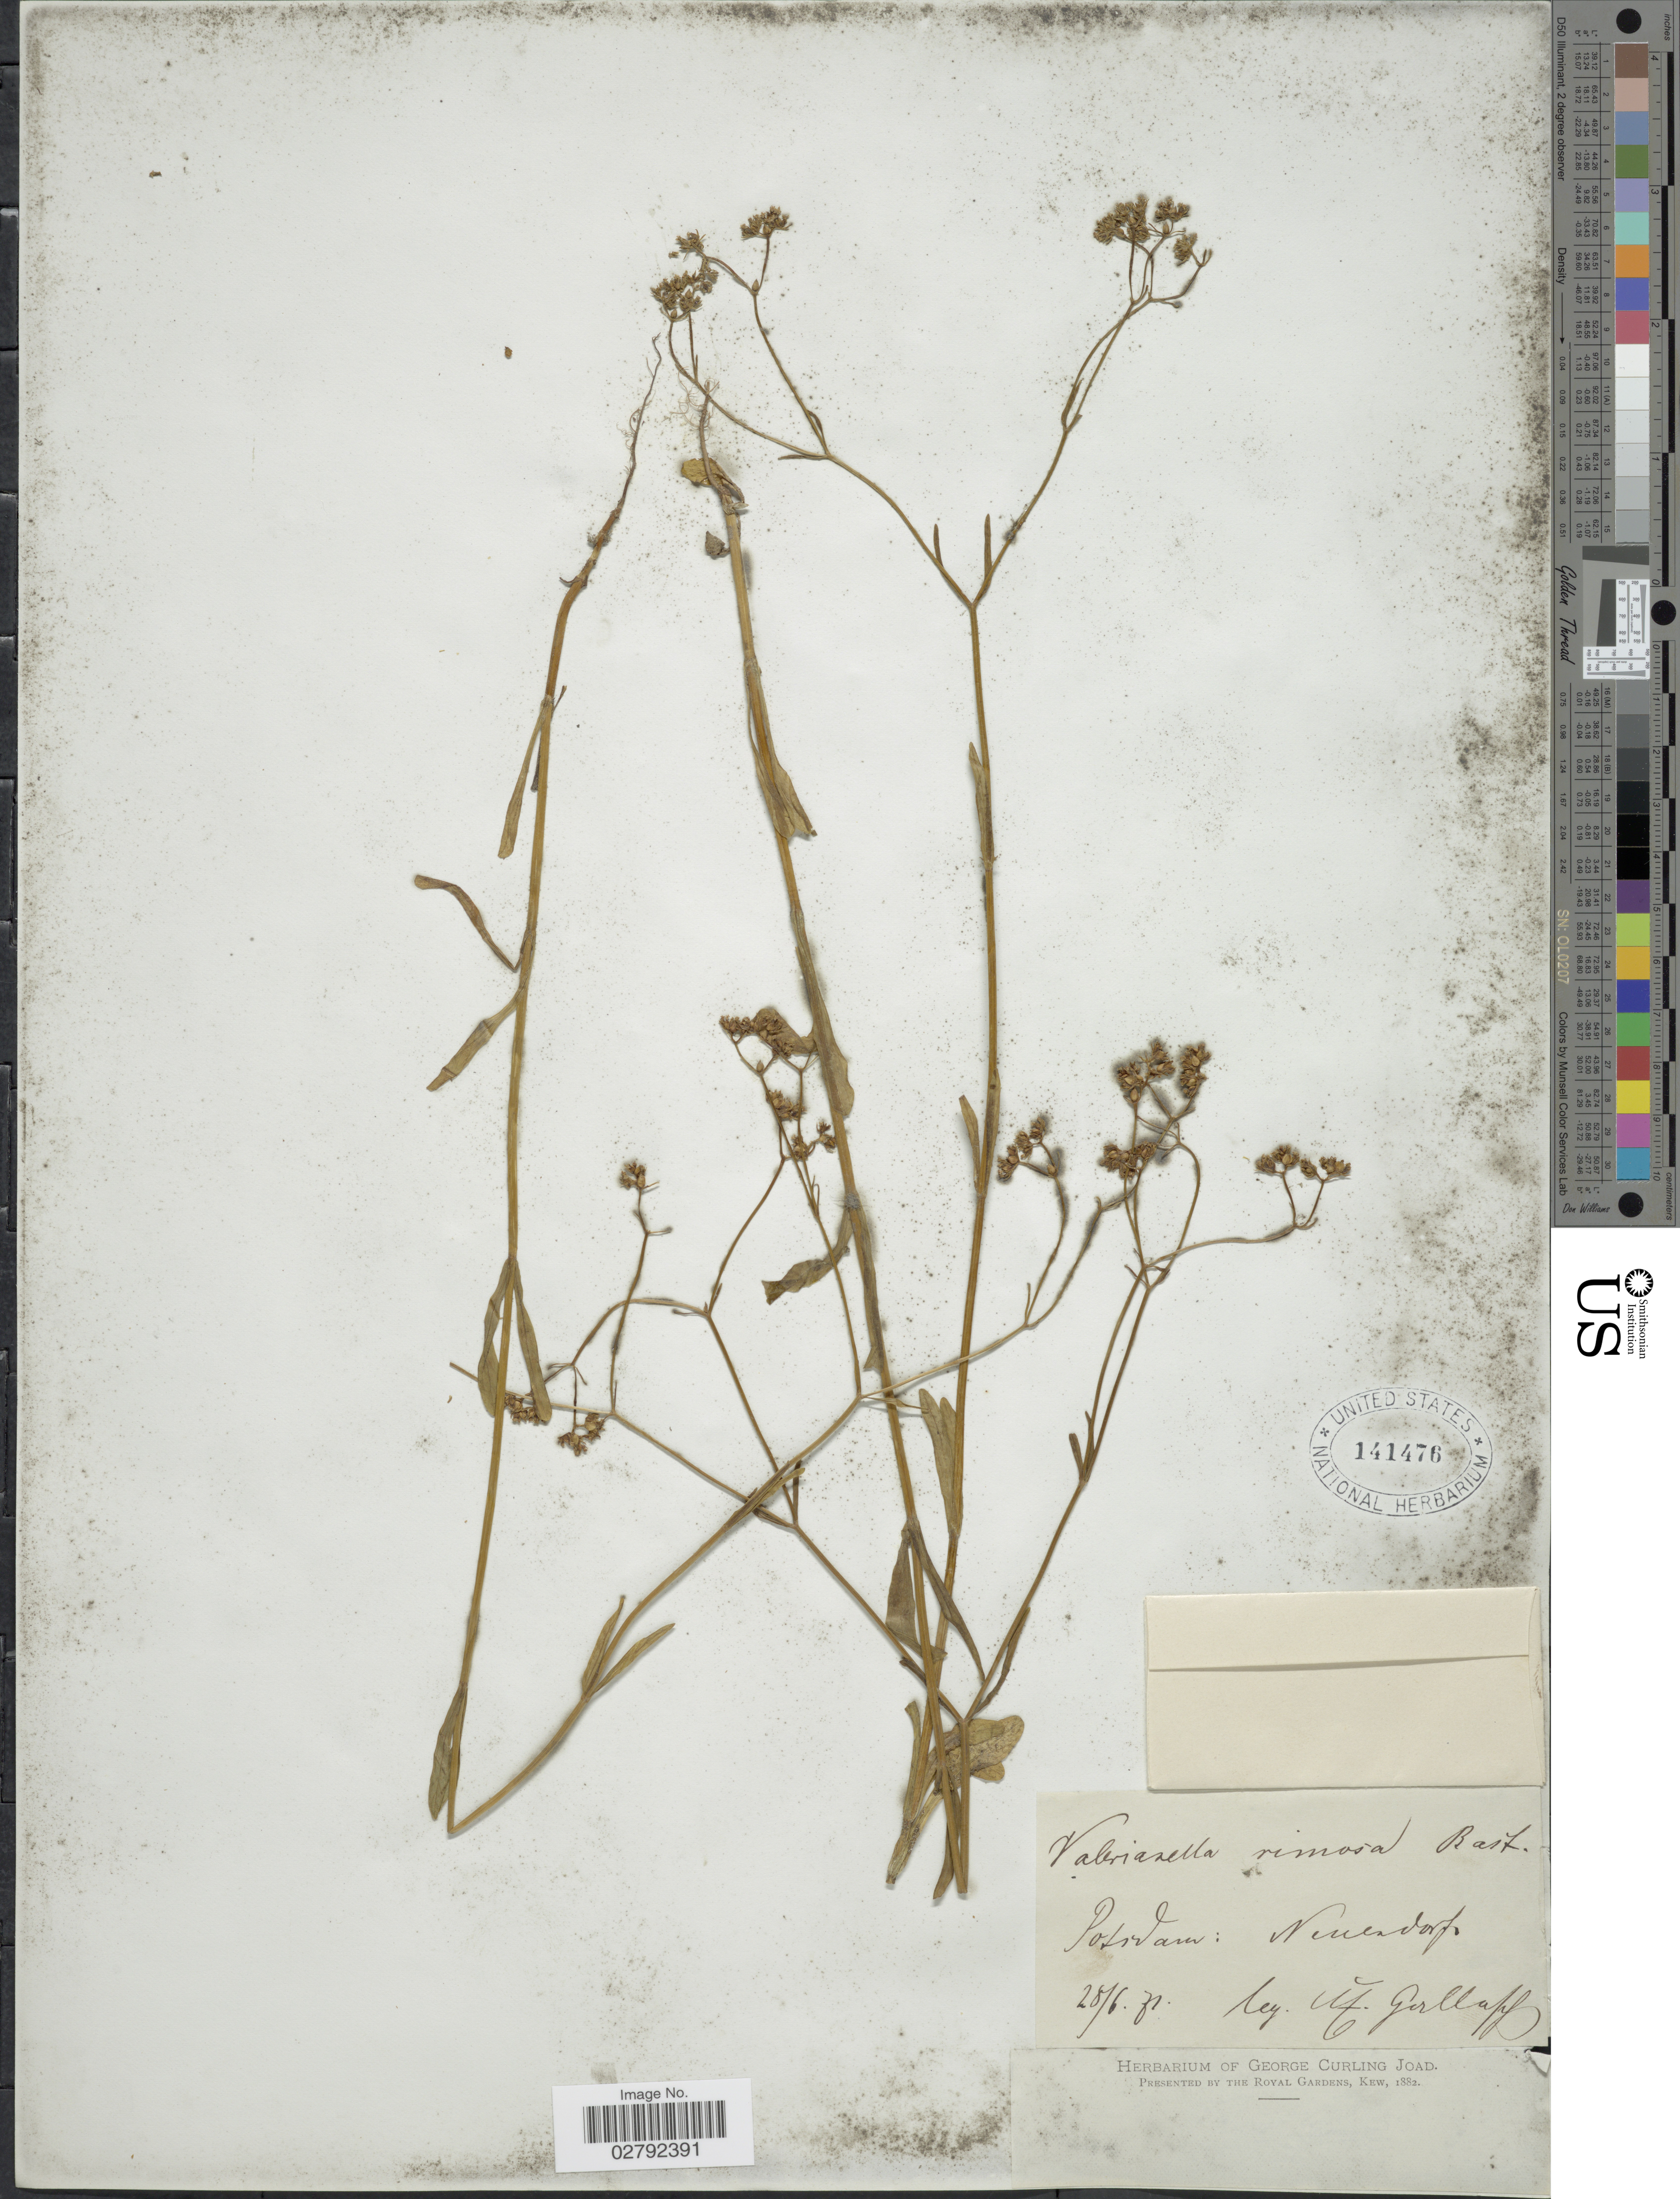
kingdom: Plantae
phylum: Tracheophyta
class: Magnoliopsida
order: Dipsacales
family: Caprifoliaceae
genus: Valerianella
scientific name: Valerianella rimosa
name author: Bâstard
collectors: G. Gerloff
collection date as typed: Transcribed d/m/y: 28/6/71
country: Germany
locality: Potsdam: Nenendorp [interpreted]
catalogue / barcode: US 141476